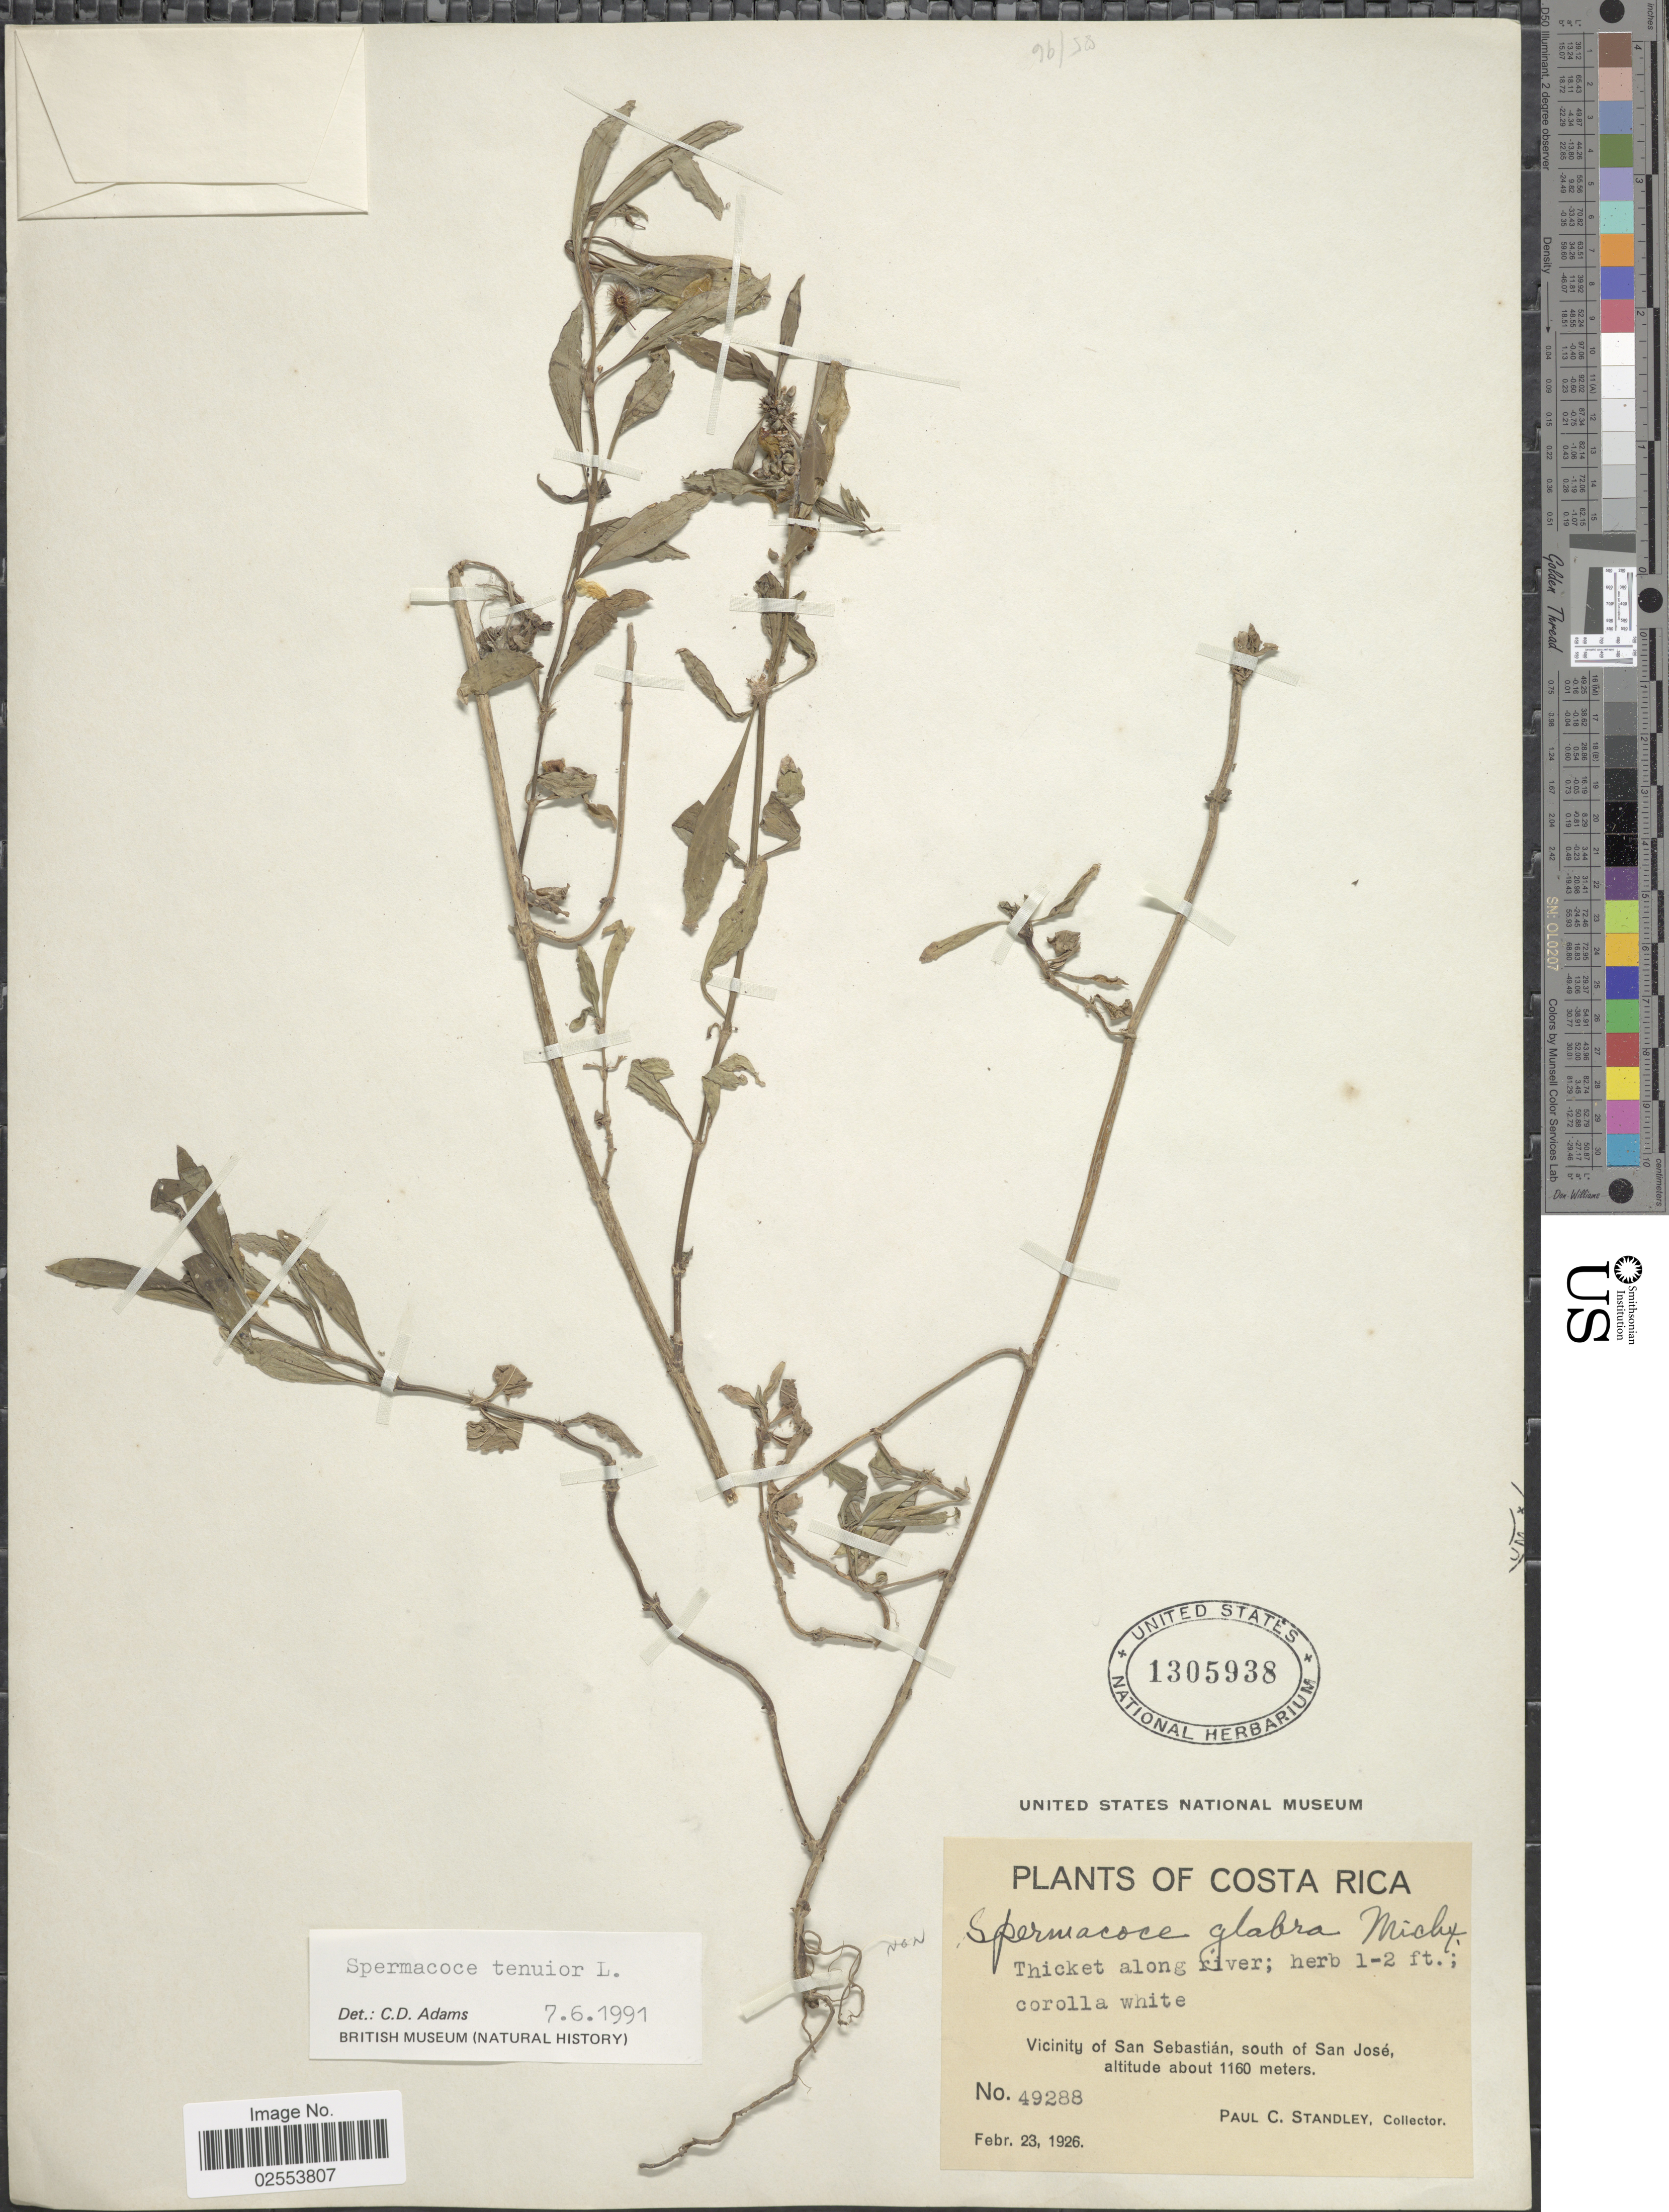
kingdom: Plantae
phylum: Tracheophyta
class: Magnoliopsida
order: Gentianales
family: Rubiaceae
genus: Spermacoce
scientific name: Spermacoce tenuior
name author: L.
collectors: P. C. Standley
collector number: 49288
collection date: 1926-02-23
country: Costa Rica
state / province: San José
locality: Thicket along river, Vicinity of San Sebastian, south of San José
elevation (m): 1160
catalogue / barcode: US 1305938